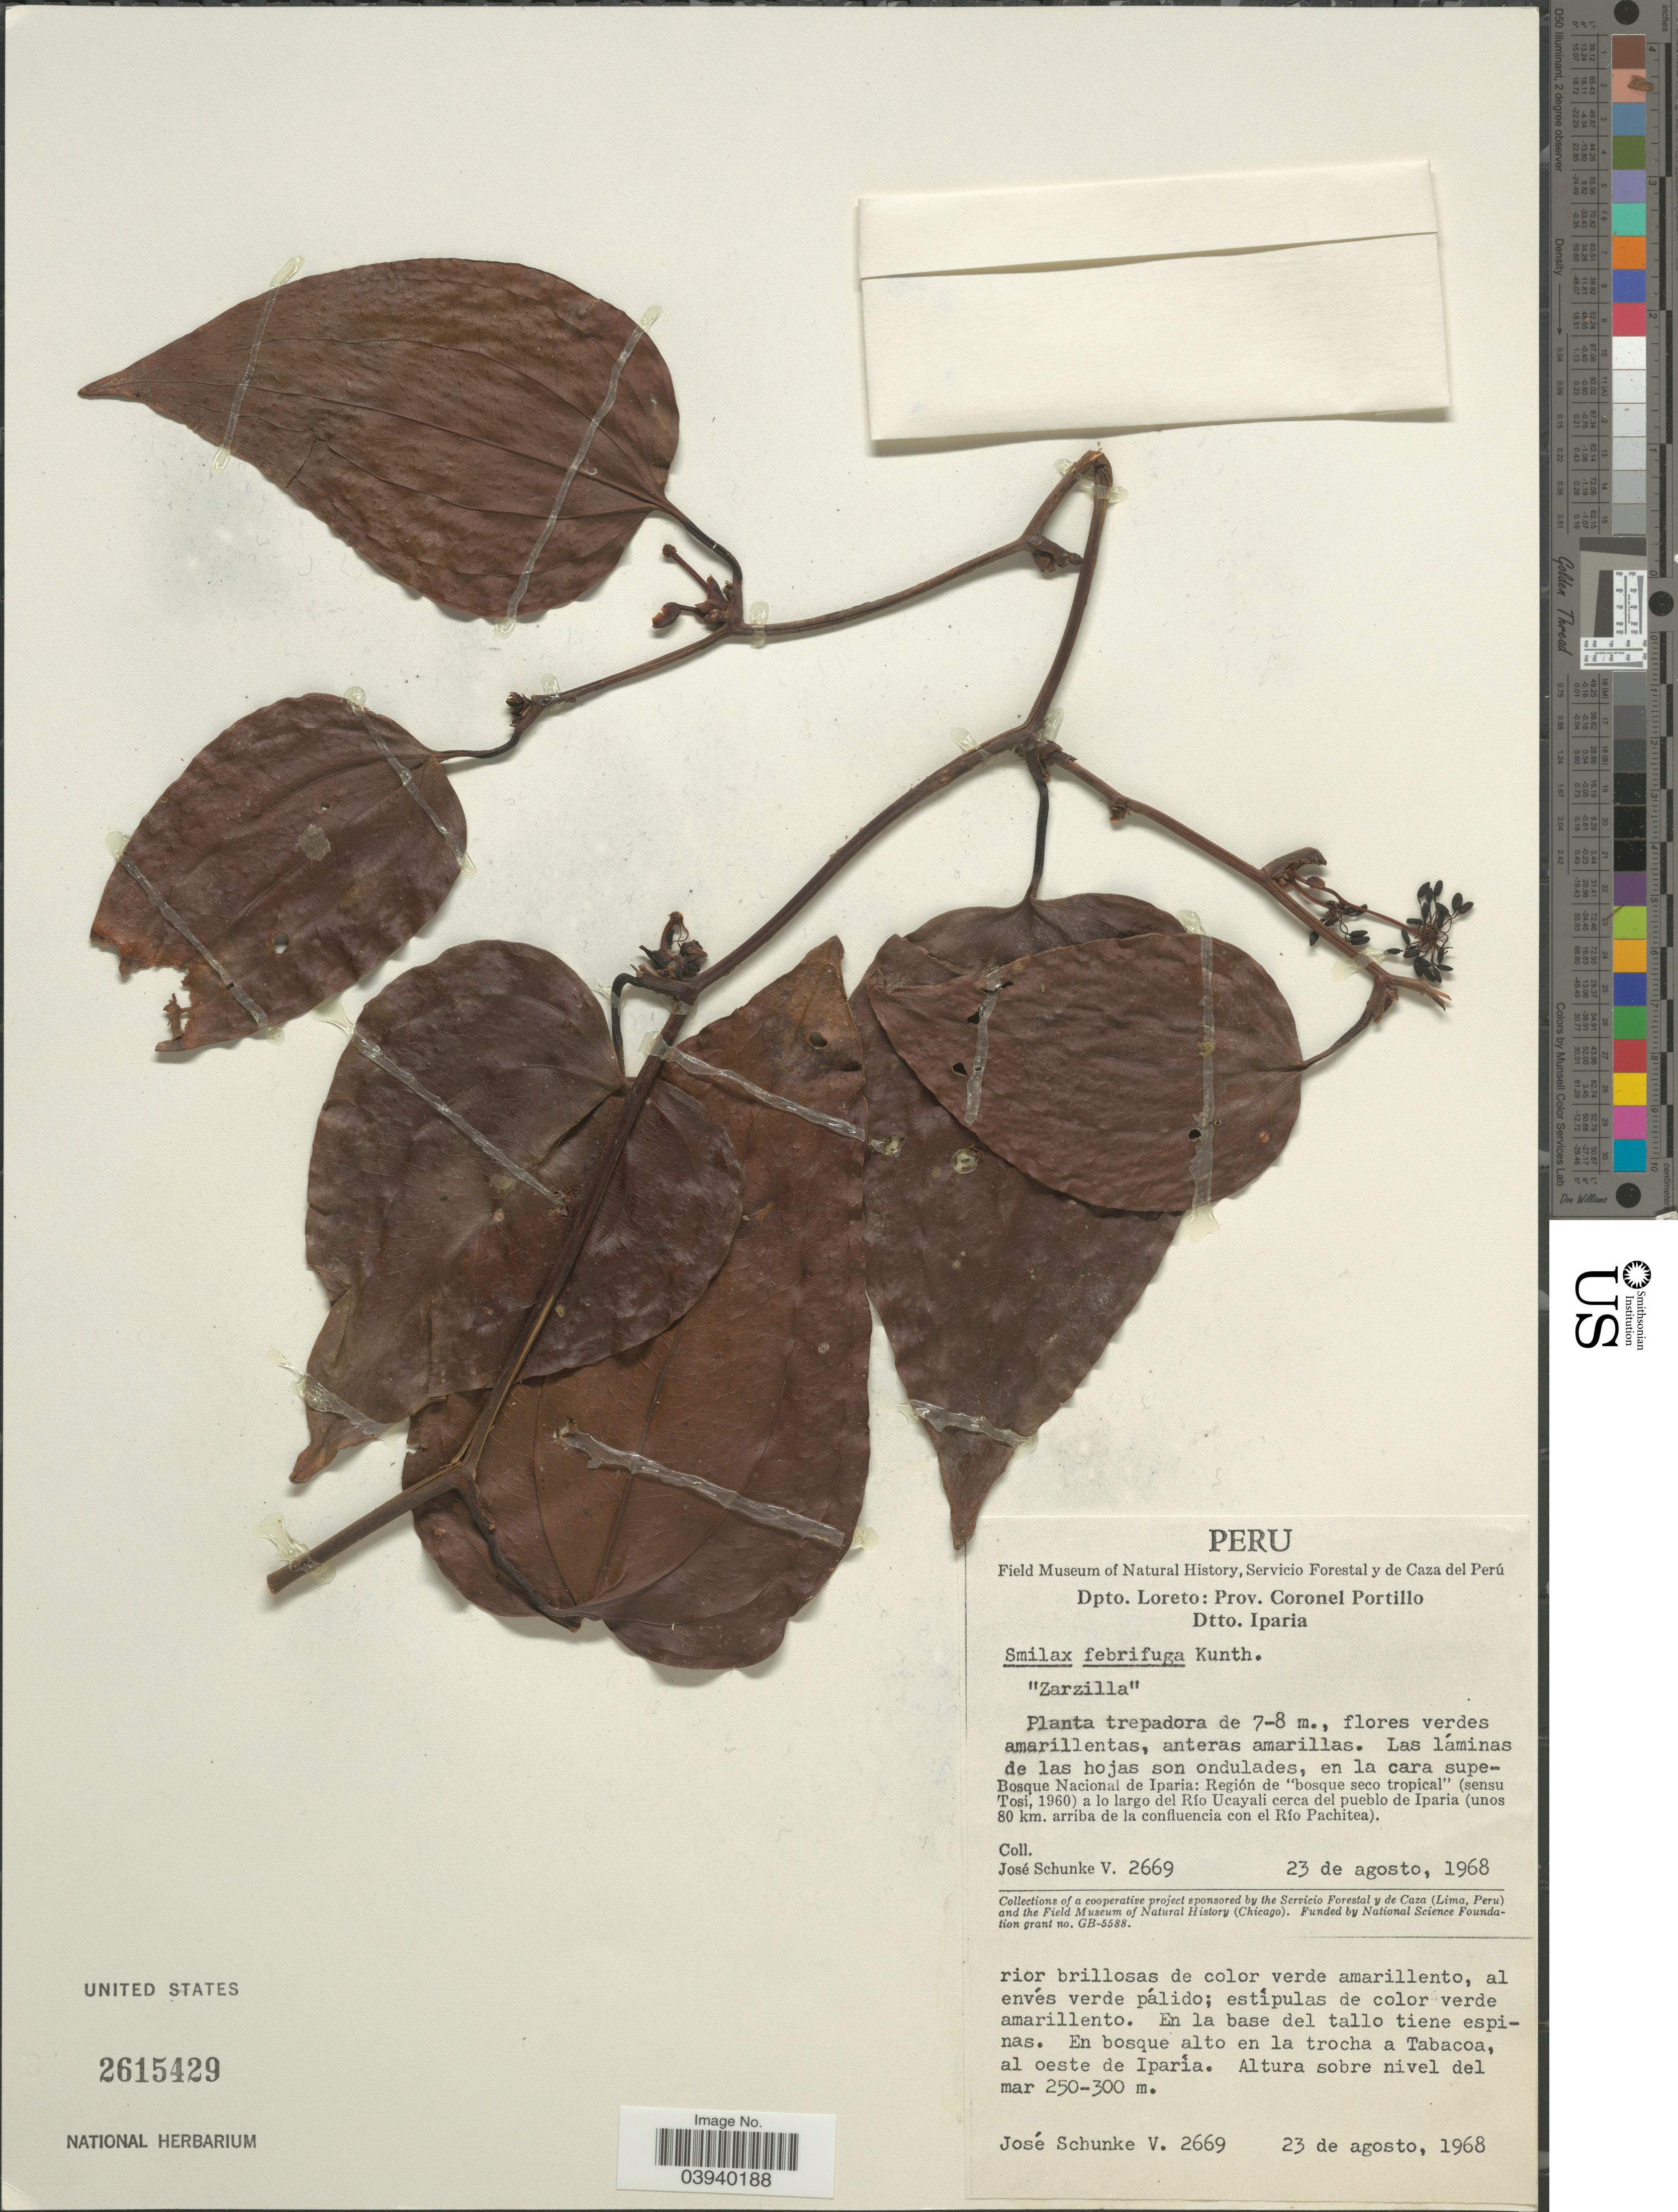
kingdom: Plantae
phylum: Tracheophyta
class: Liliopsida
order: Liliales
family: Smilacaceae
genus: Smilax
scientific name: Smilax febrifuga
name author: Kunth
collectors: J. Schunke Vigo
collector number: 2669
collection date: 1968-08-23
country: Peru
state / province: Loreto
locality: Dpto. Loreto: Prov. Coronel Portillo. Dtto. Iparia. Bosque Nacional de Iparoa: Región de "bosque seco tropical" (sensu Tosi, 1960) a lo largo del Río Ucayali cerca del pueblo de Iparia (unos 80 km. arriba de la confluencia con el Río Pachitea). En bosque alto en la trocha a Tabacoa, al oeste de Iparía.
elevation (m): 250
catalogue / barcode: US 2615429